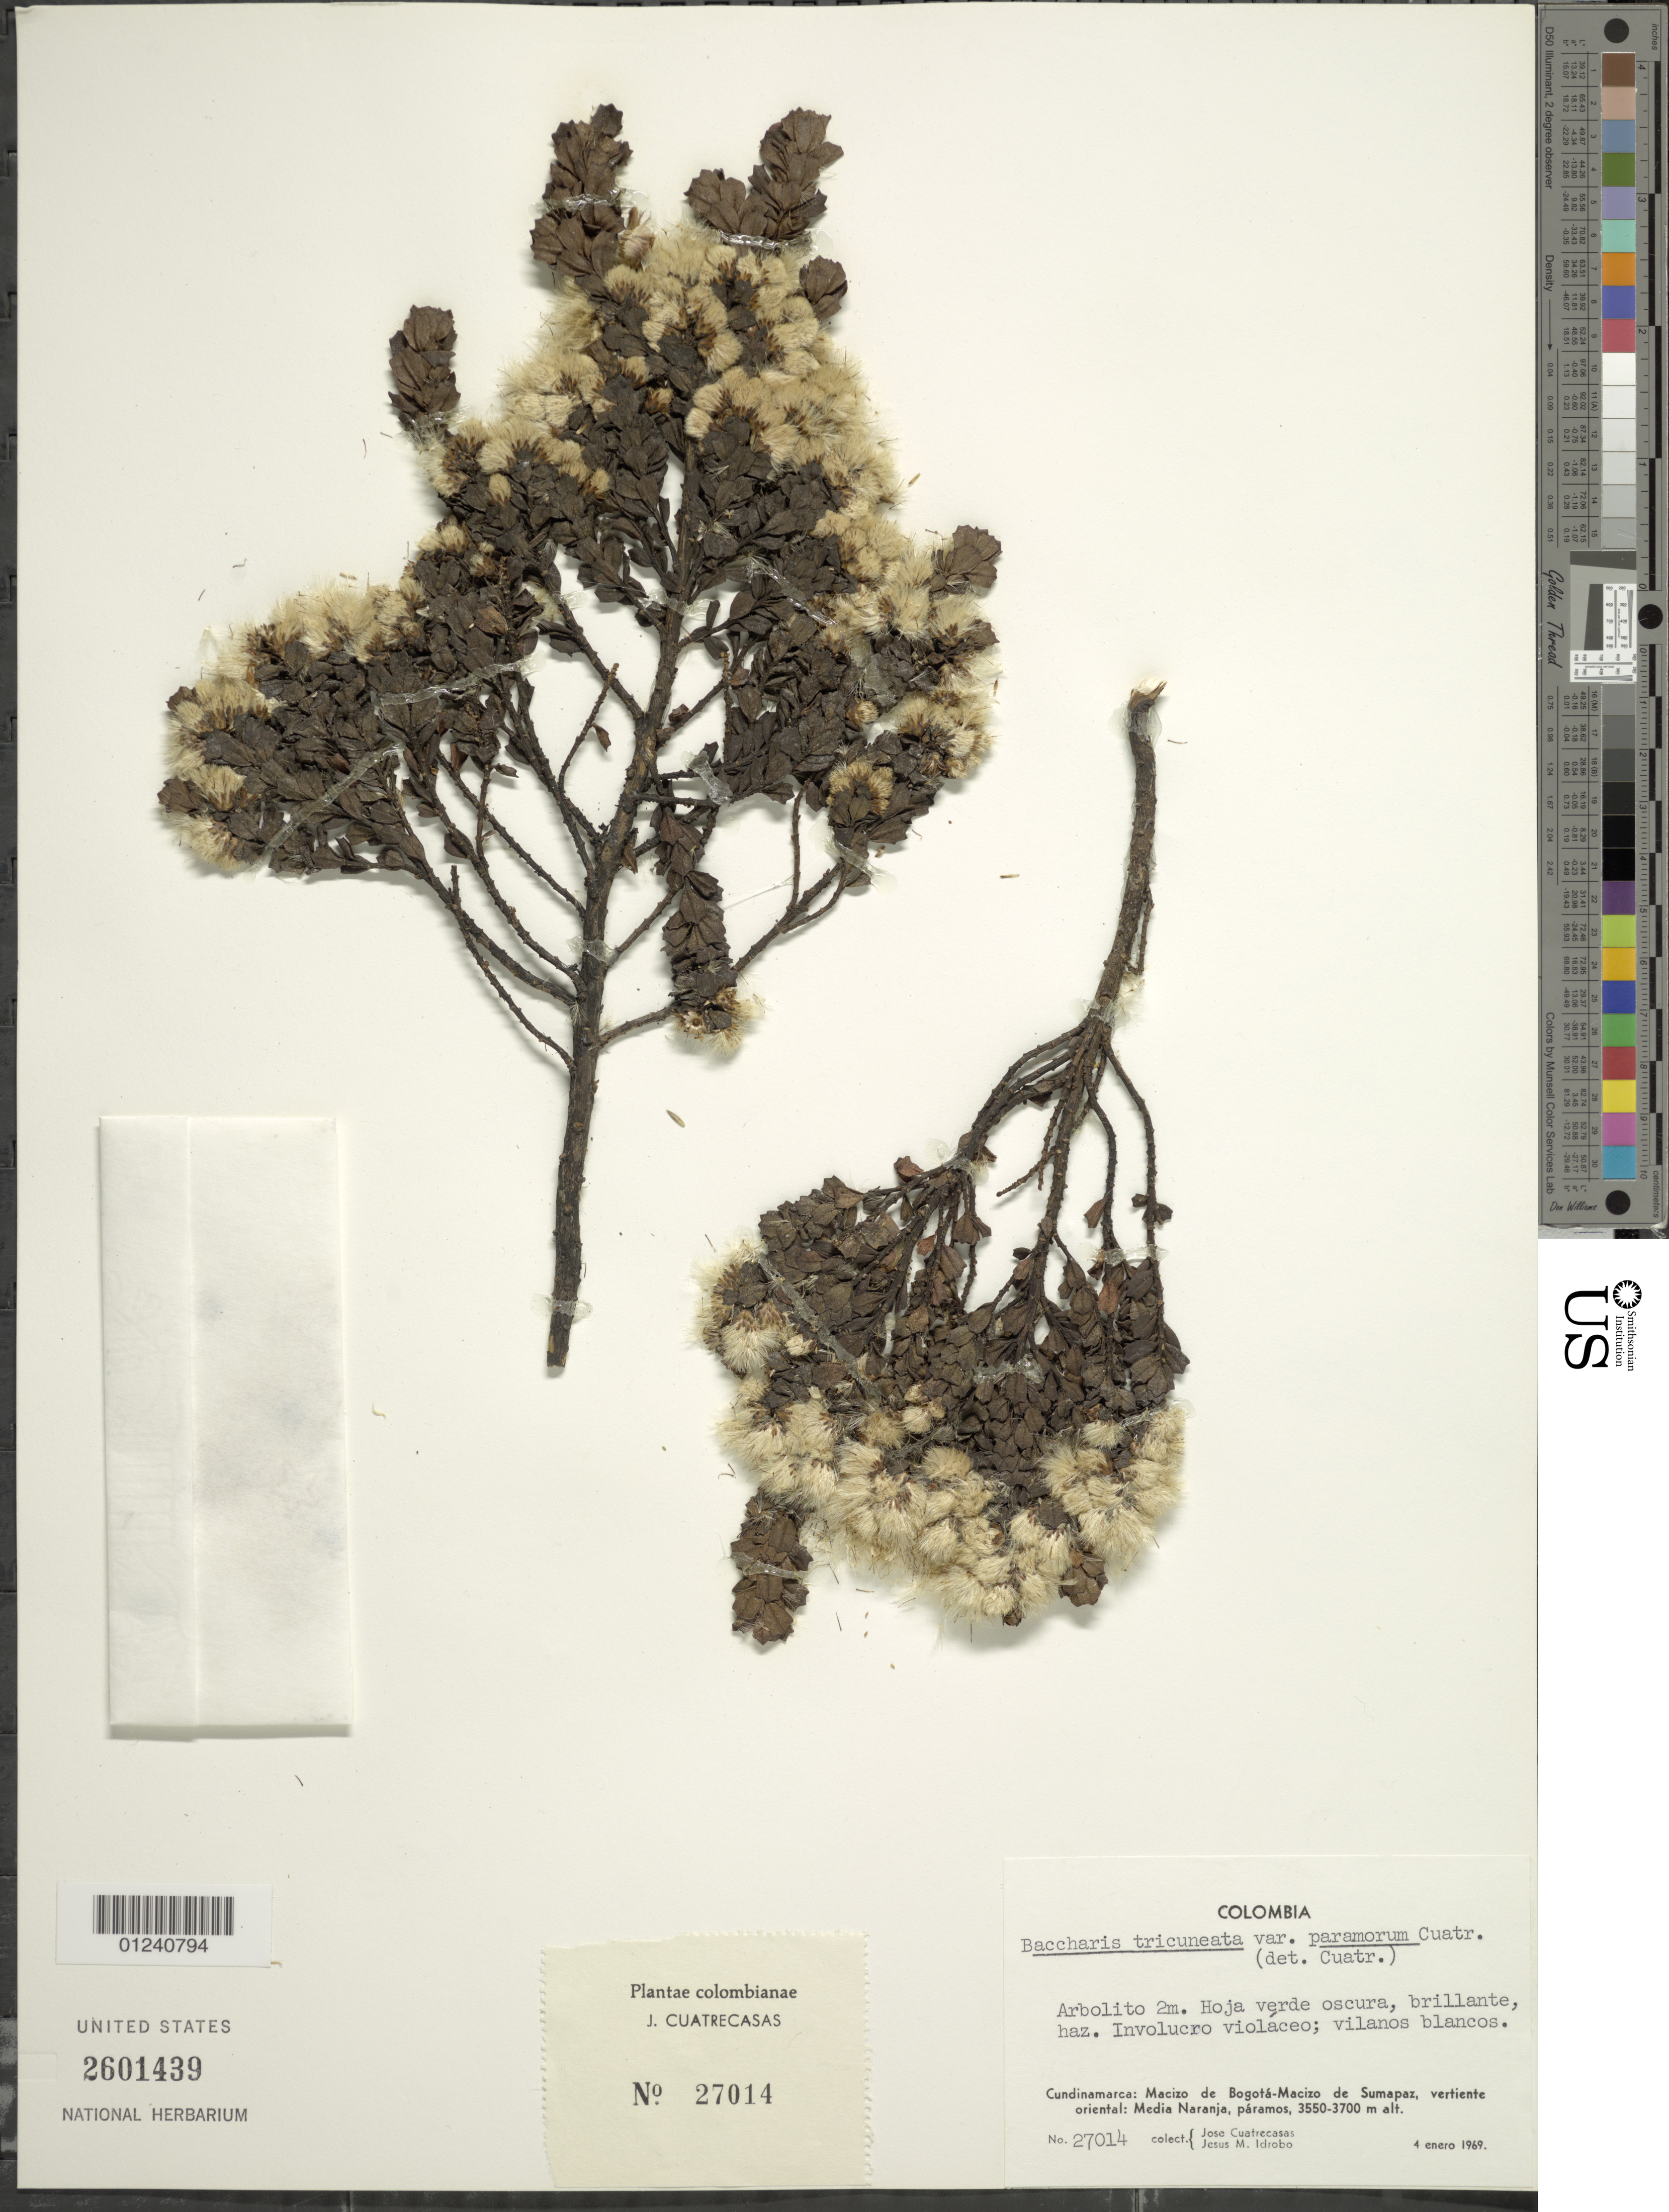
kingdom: Plantae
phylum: Tracheophyta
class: Magnoliopsida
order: Asterales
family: Asteraceae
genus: Baccharis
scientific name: Baccharis tricuneata var. paramorum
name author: Cuatrec.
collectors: J. Cuatrecasas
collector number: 27014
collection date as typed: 4-Jan-69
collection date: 1969-01-04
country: Colombia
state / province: Cundinamarca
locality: Macizo de Bogota-Macizo de Sumapaz, vertiente oriental. Media Naranja.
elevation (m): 3550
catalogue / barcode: US 2601439